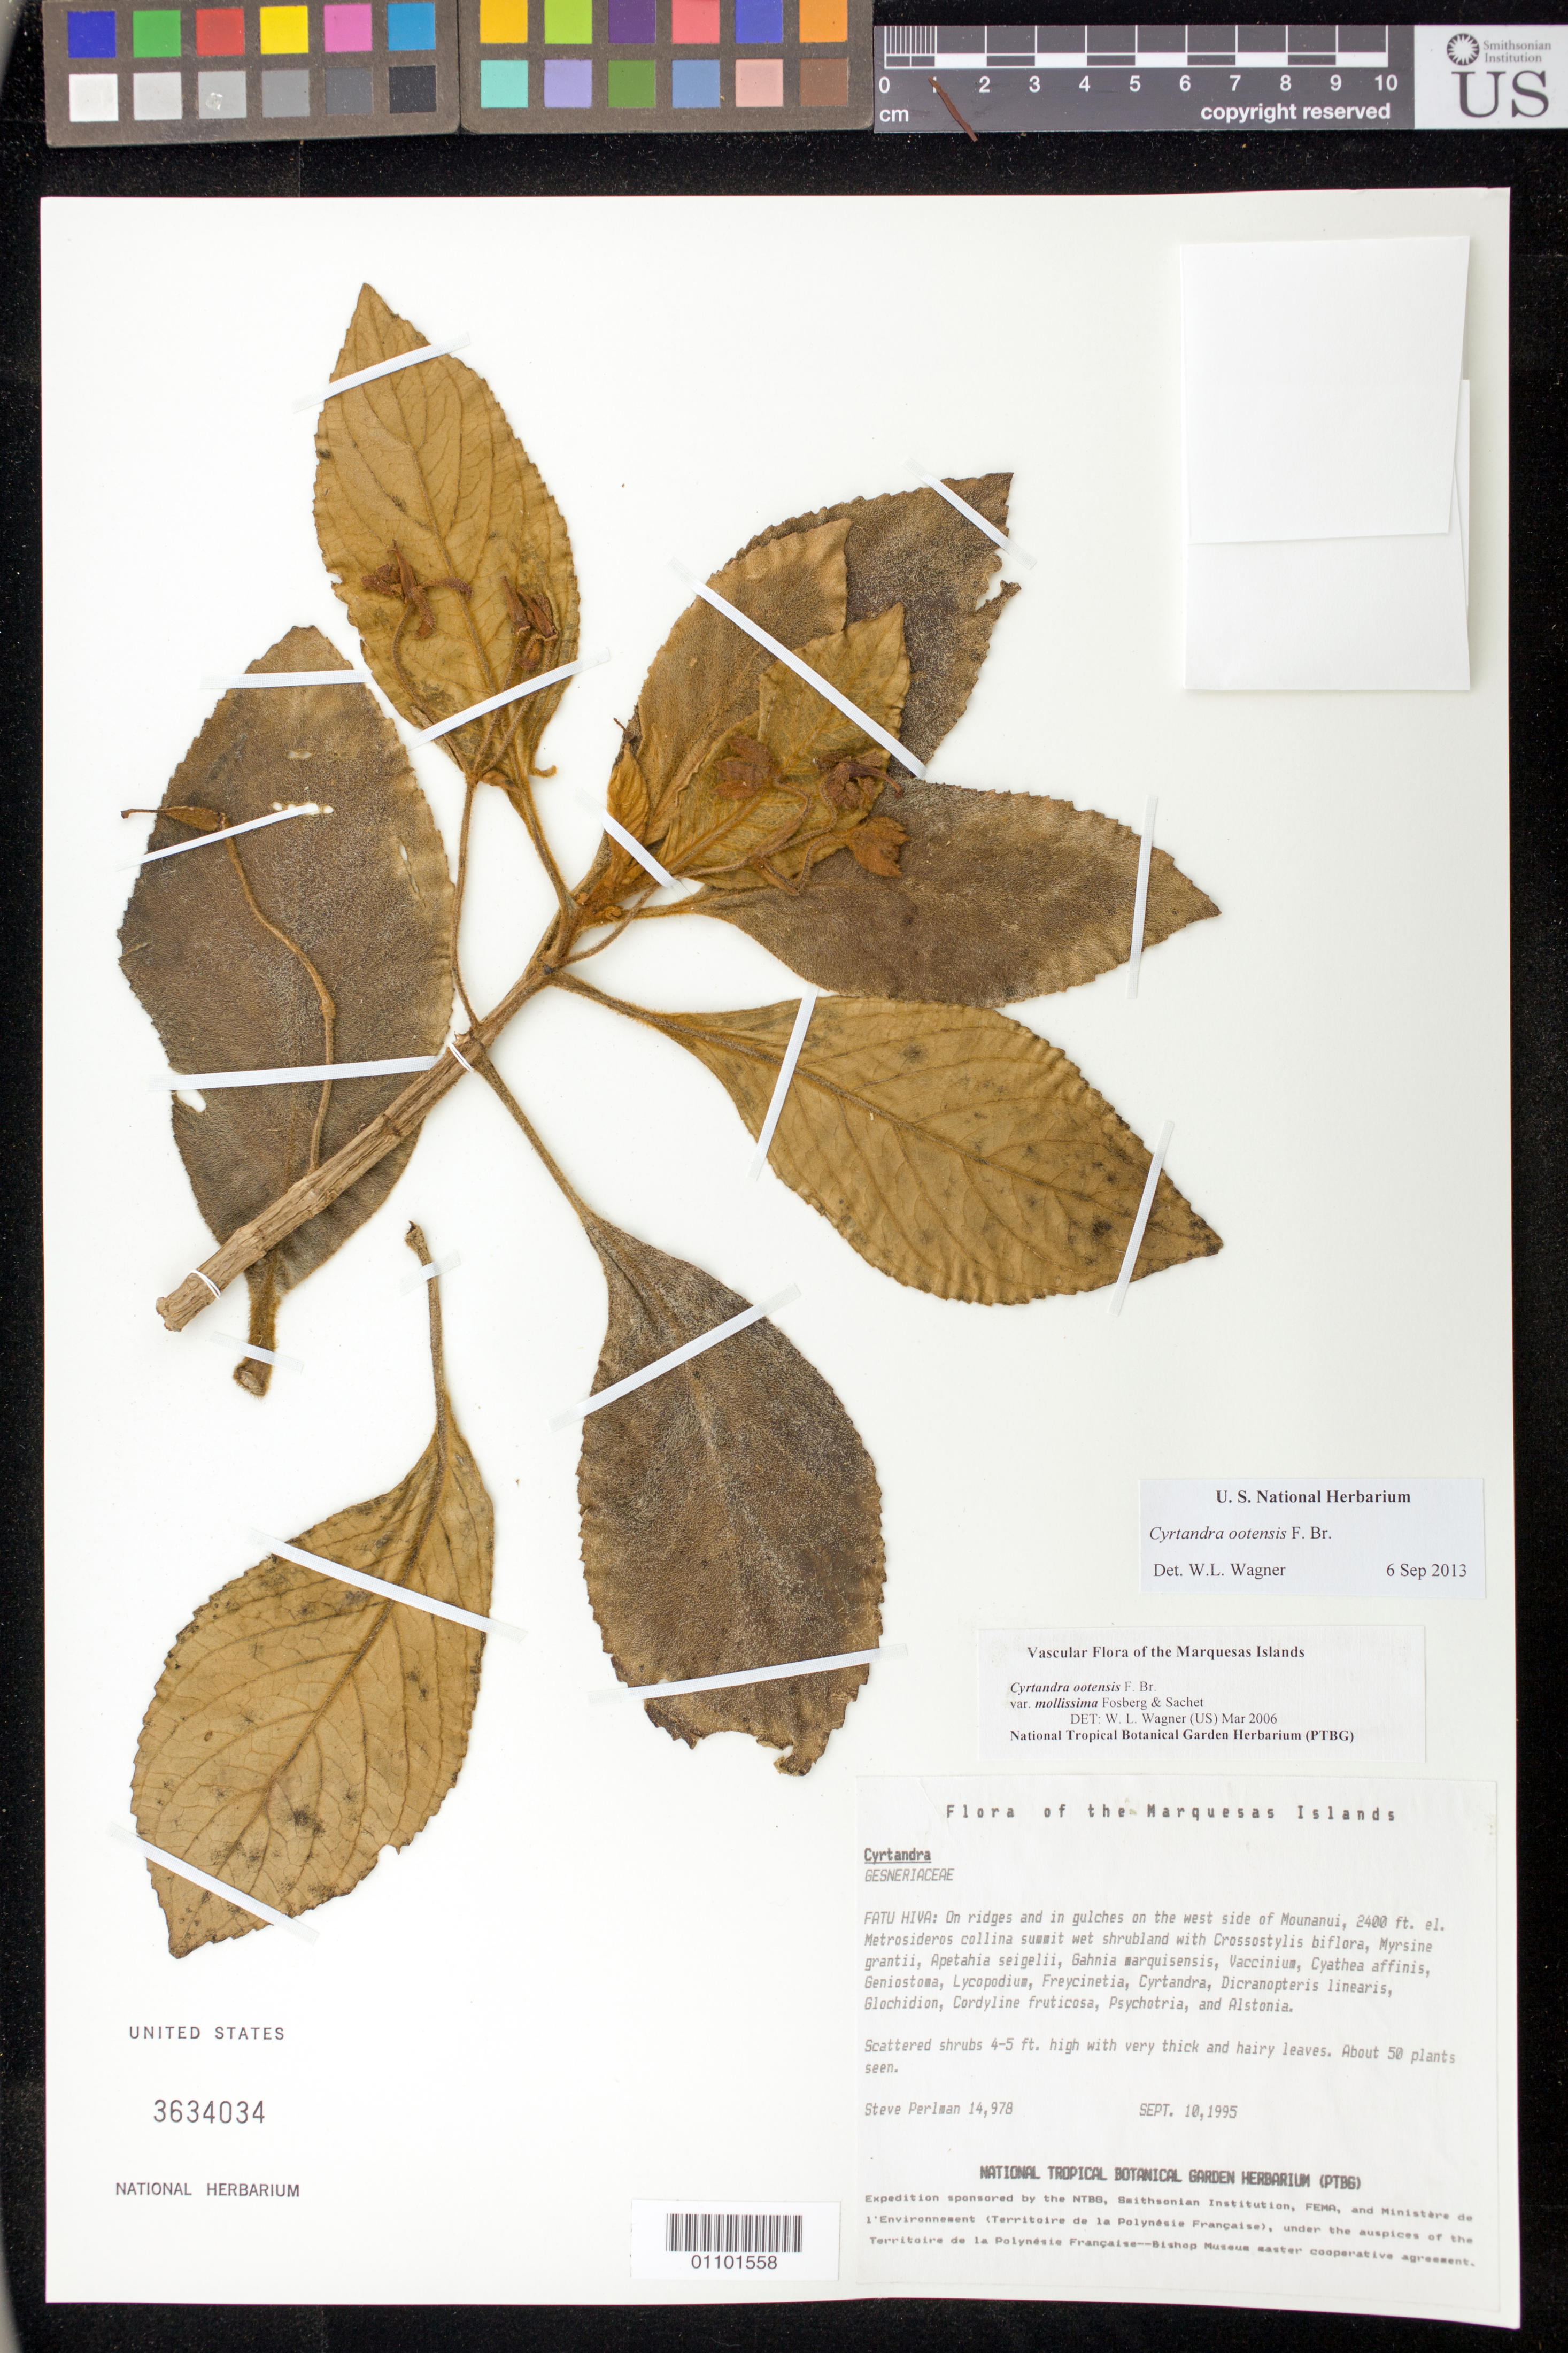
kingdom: Plantae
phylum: Tracheophyta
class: Magnoliopsida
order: Lamiales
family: Gesneriaceae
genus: Cyrtandra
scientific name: Cyrtandra ootensis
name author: F. Br.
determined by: Wagner, W. L., (BOT), Smithsonian Institution - National Museum of Natural History (UNITED STATES)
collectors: S. P. Perlman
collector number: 14978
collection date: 1995-09-10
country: French Polynesia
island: Fatu Hiva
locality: on ridges and gulches W side of Mounanui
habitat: In Metrosideros collina lowland wet shrubland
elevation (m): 732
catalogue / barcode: US 3634034